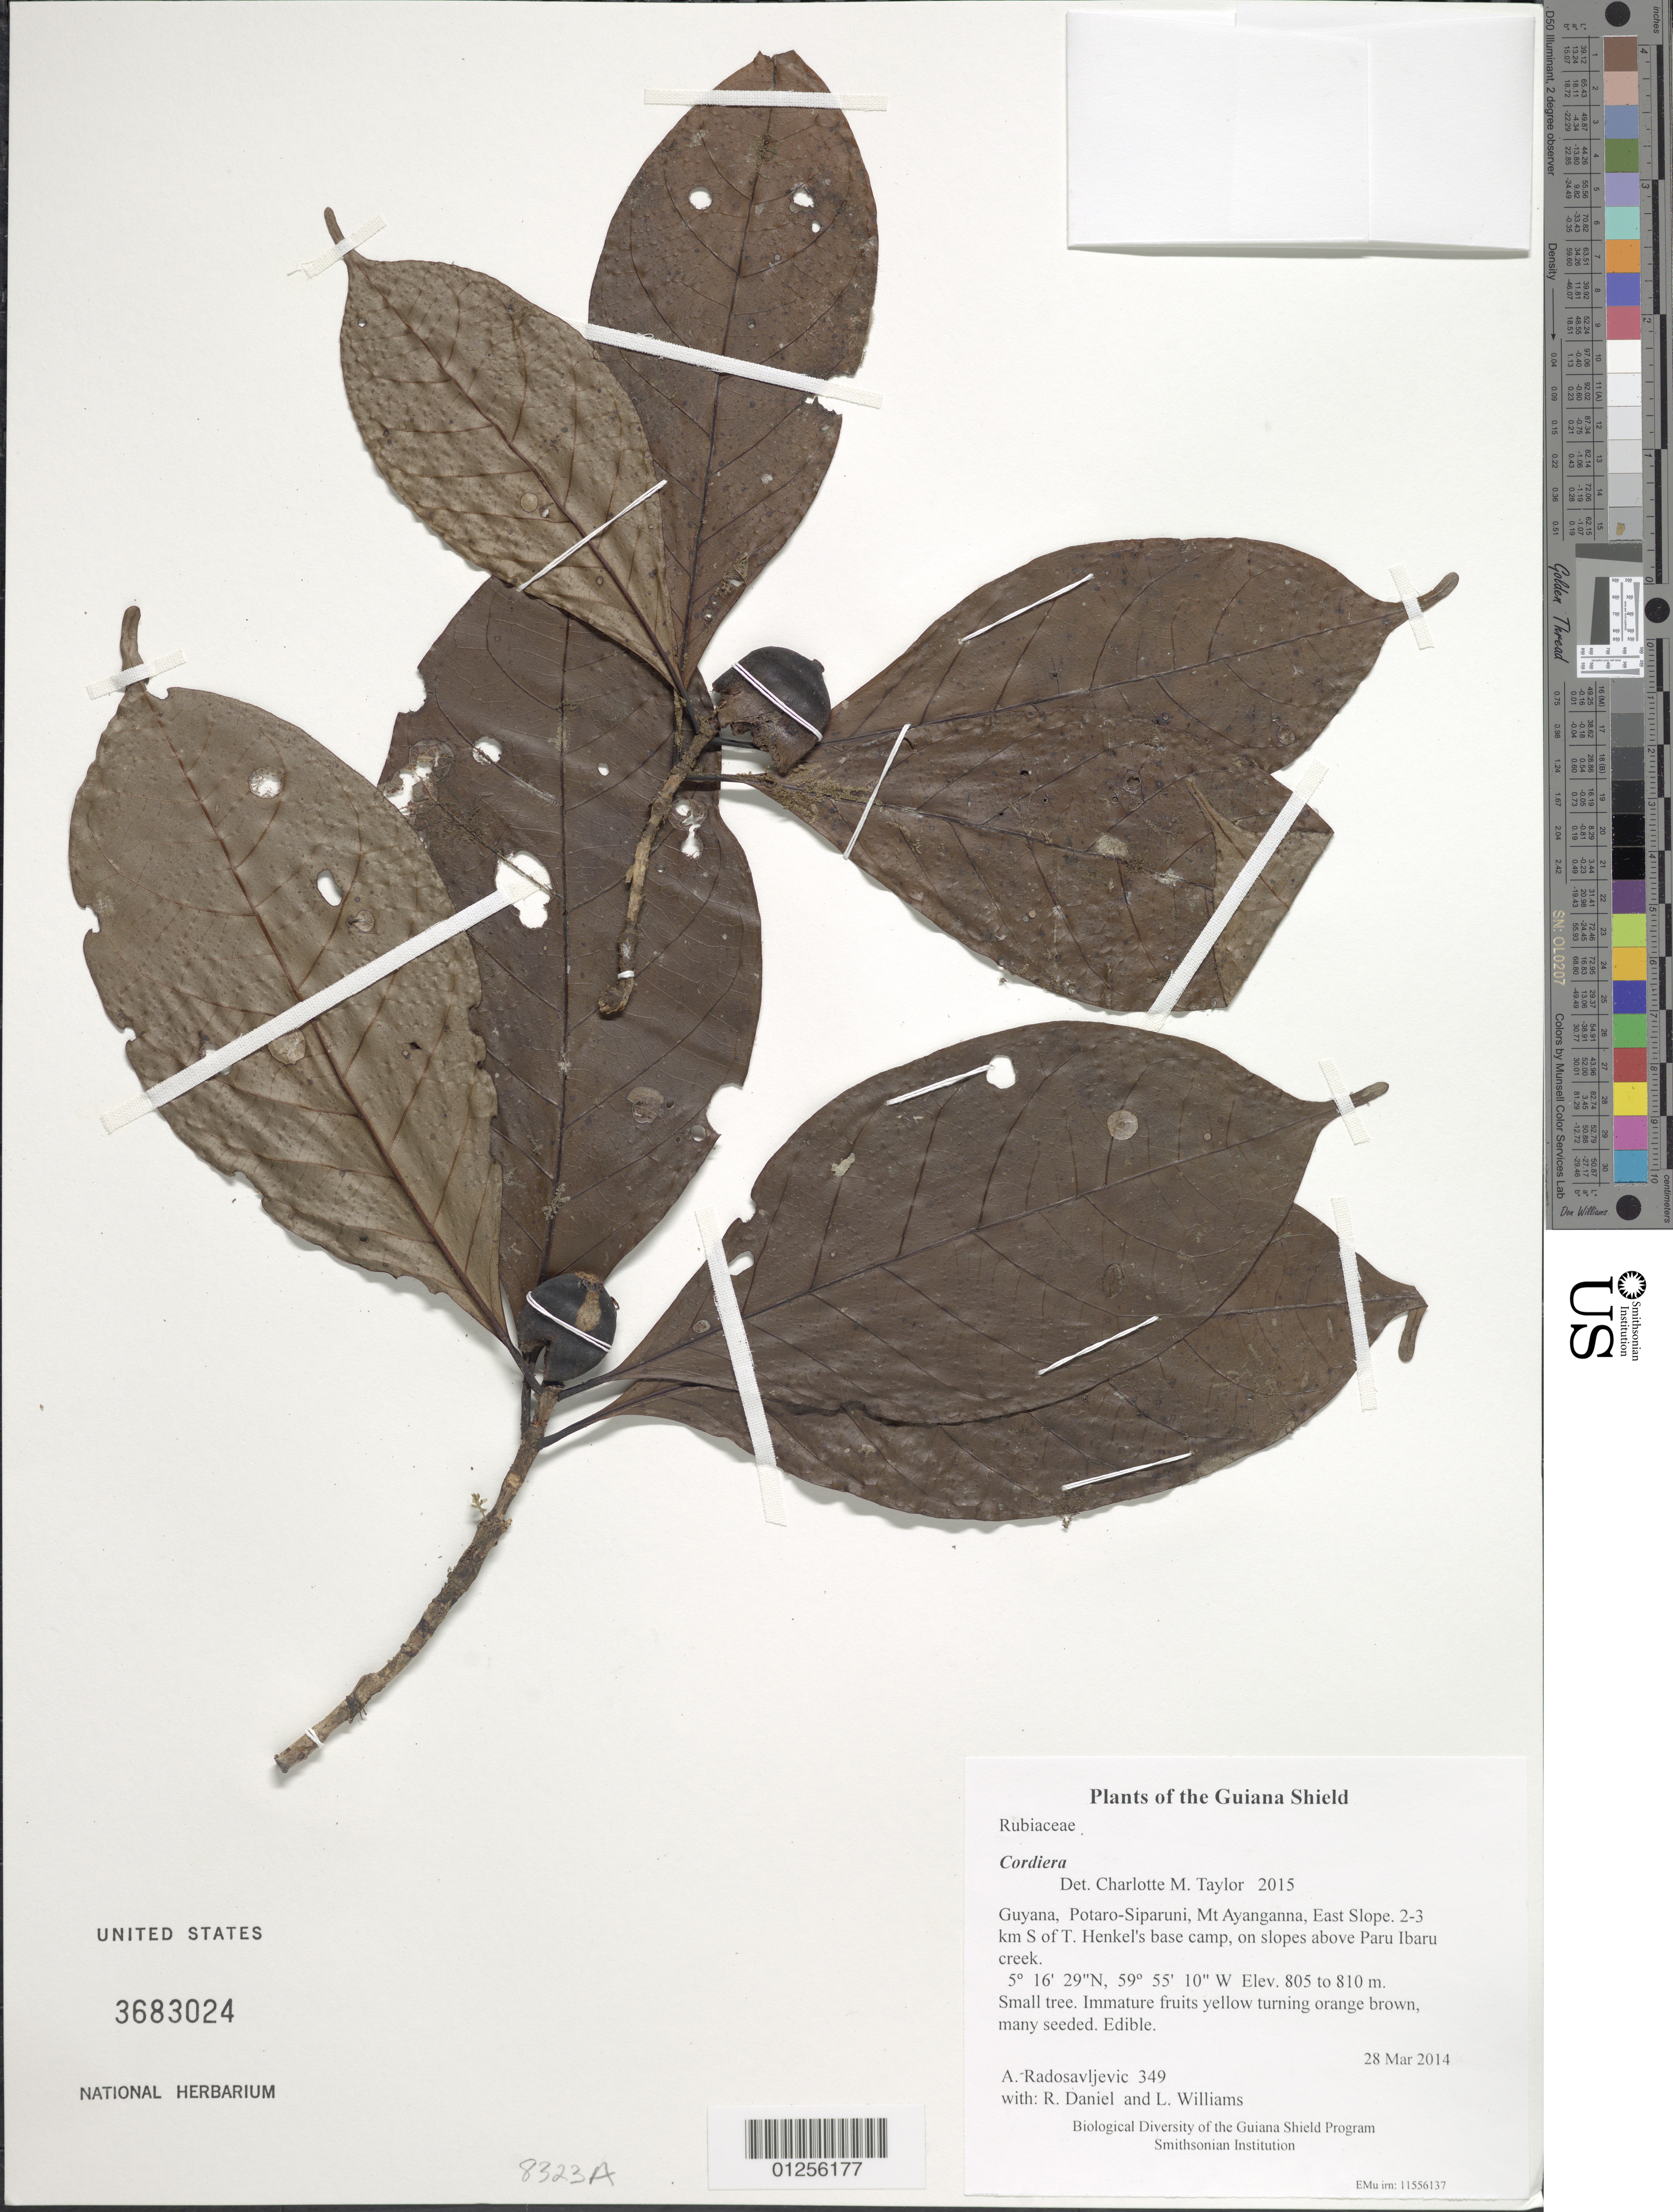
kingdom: Plantae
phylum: Tracheophyta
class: Magnoliopsida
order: Gentianales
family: Rubiaceae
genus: Cordiera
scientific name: Cordiera sp.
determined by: Taylor, Charlotte M.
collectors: A. Radosavljevic, R. Daniel & L. Williams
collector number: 349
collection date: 2014-03-28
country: Guyana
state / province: Potaro-Siparuni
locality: Mt Ayanganna, East Slope. 2-3 km S of T. Henkel's base camp, on slopes above Paru Ibaru creek.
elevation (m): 805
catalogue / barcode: US 3683024